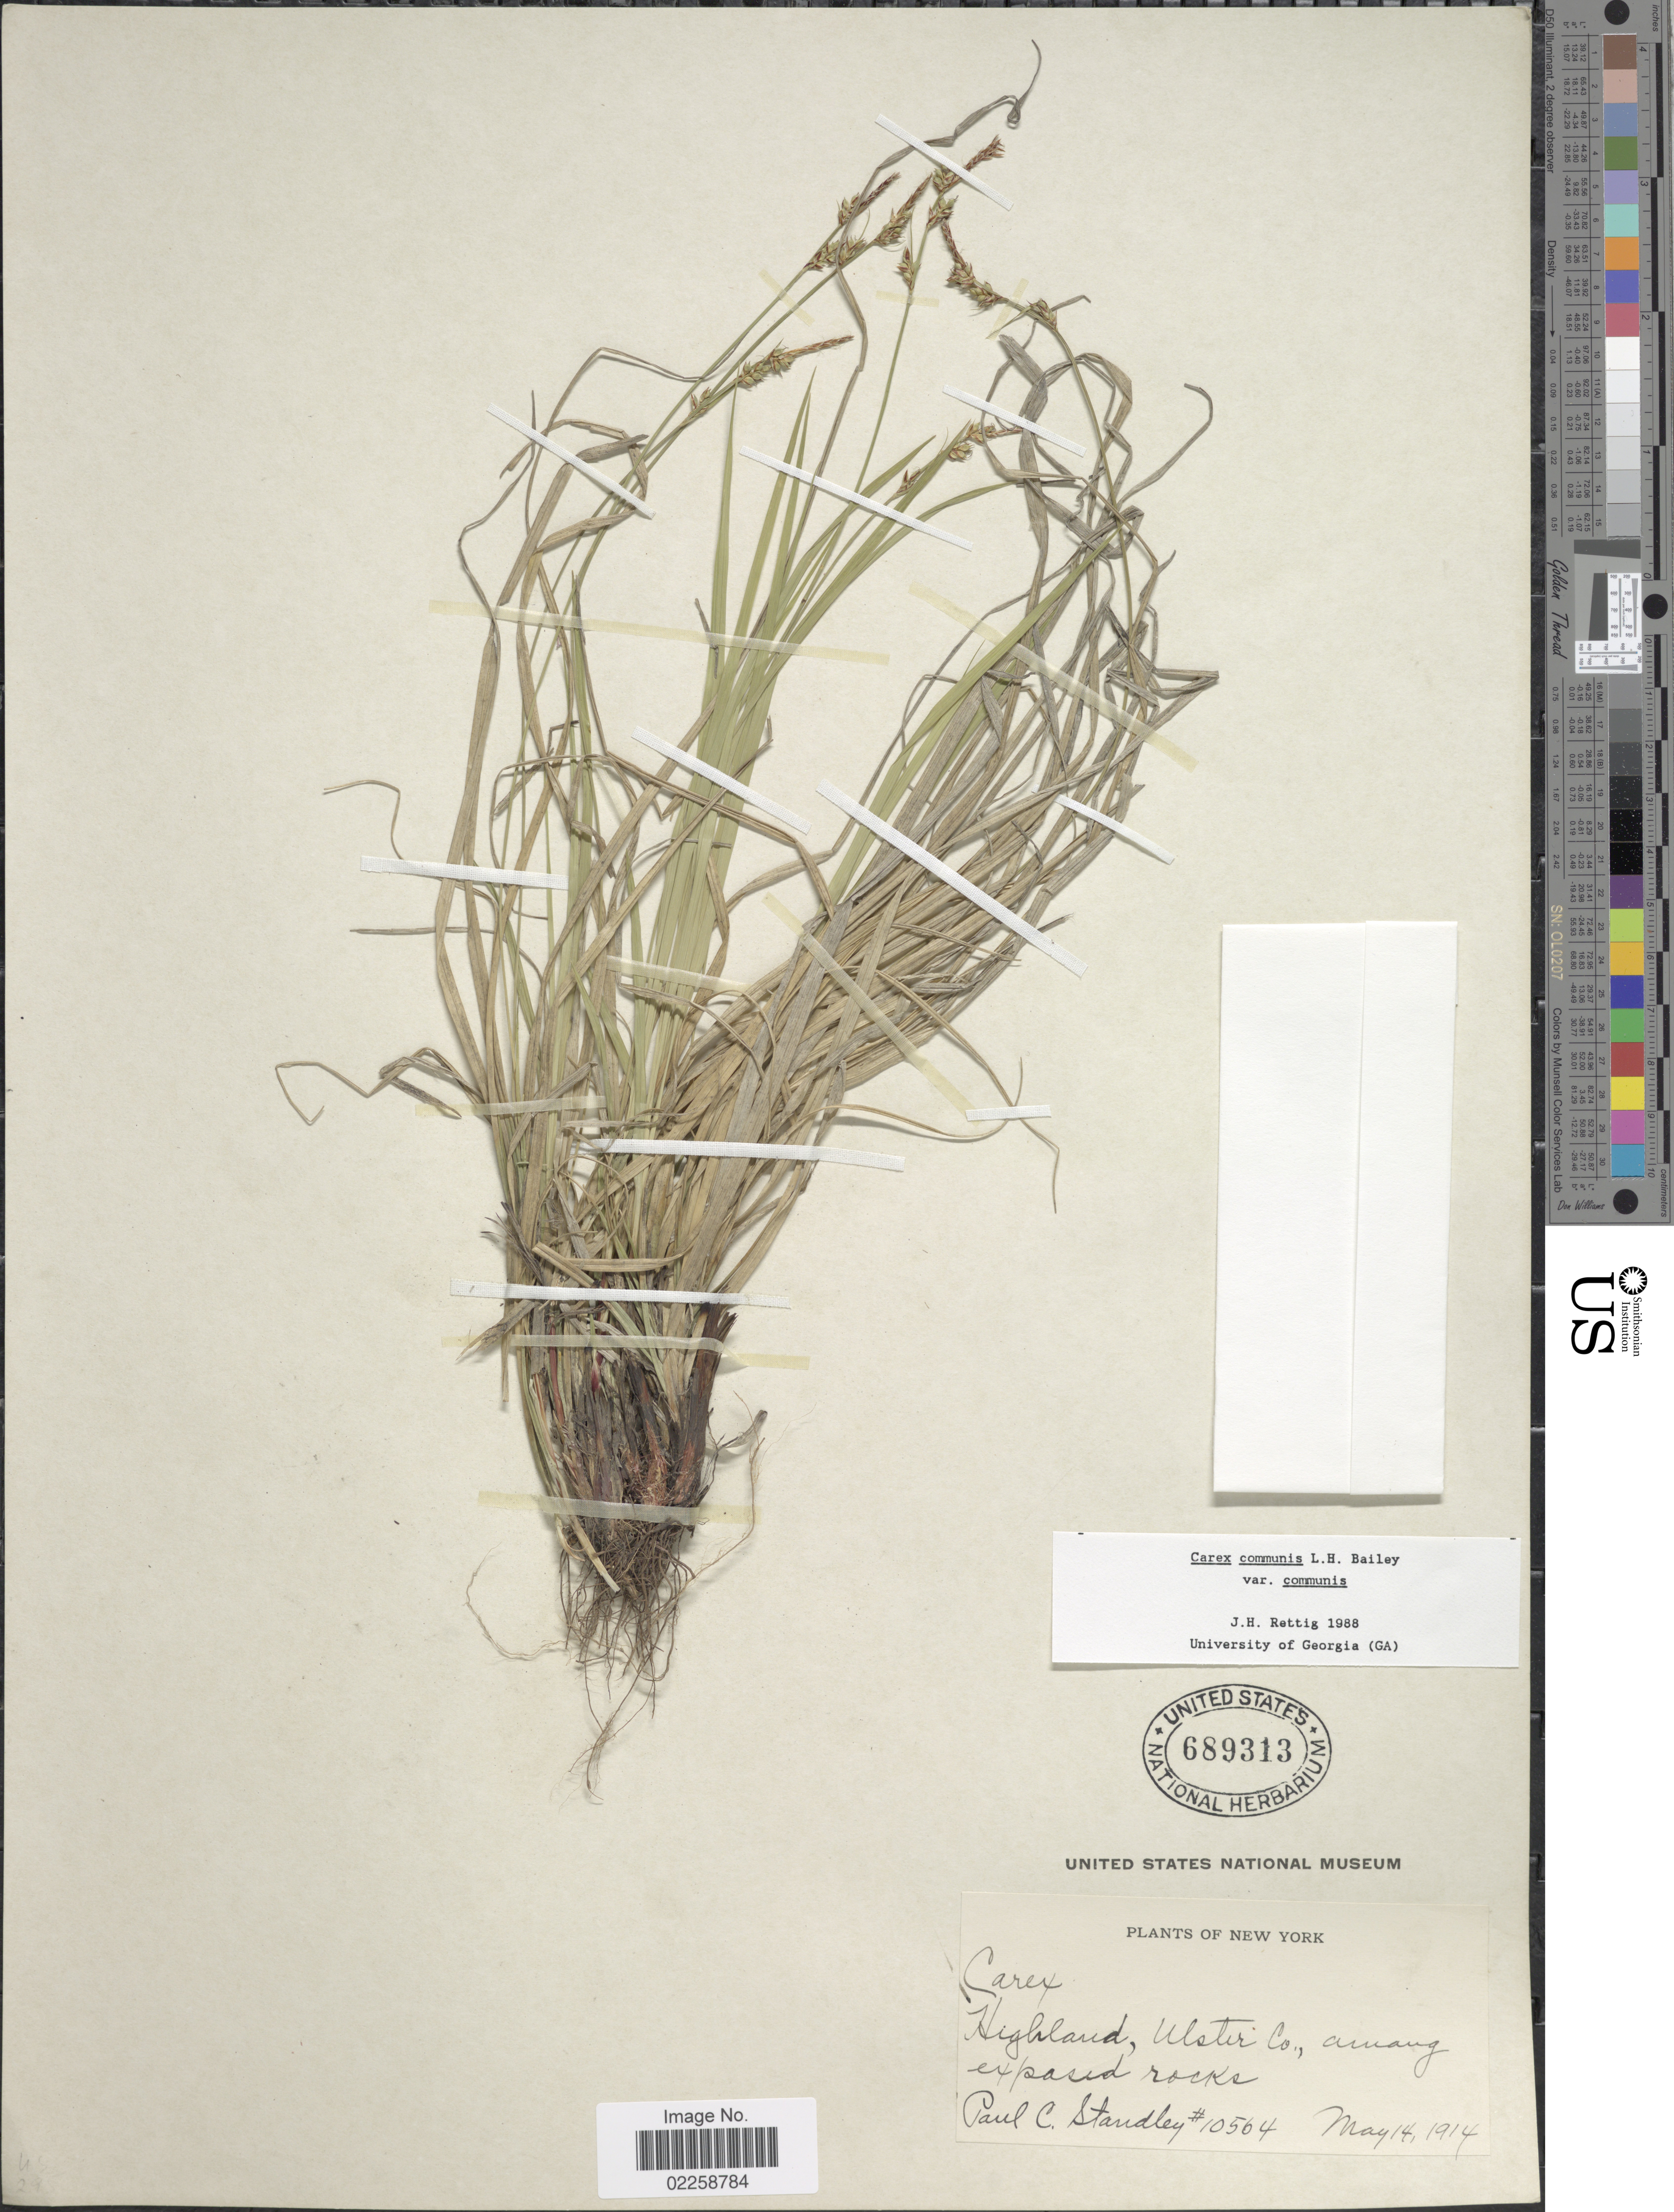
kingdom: Plantae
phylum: Tracheophyta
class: Liliopsida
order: Poales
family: Cyperaceae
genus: Carex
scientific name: Carex communis var. communis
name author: L.H. Bailey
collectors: P. C. Standley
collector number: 10564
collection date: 1914-05-14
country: United States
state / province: New York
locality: Highland, Ulstir; Co., among exposed rocks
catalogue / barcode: US 689313